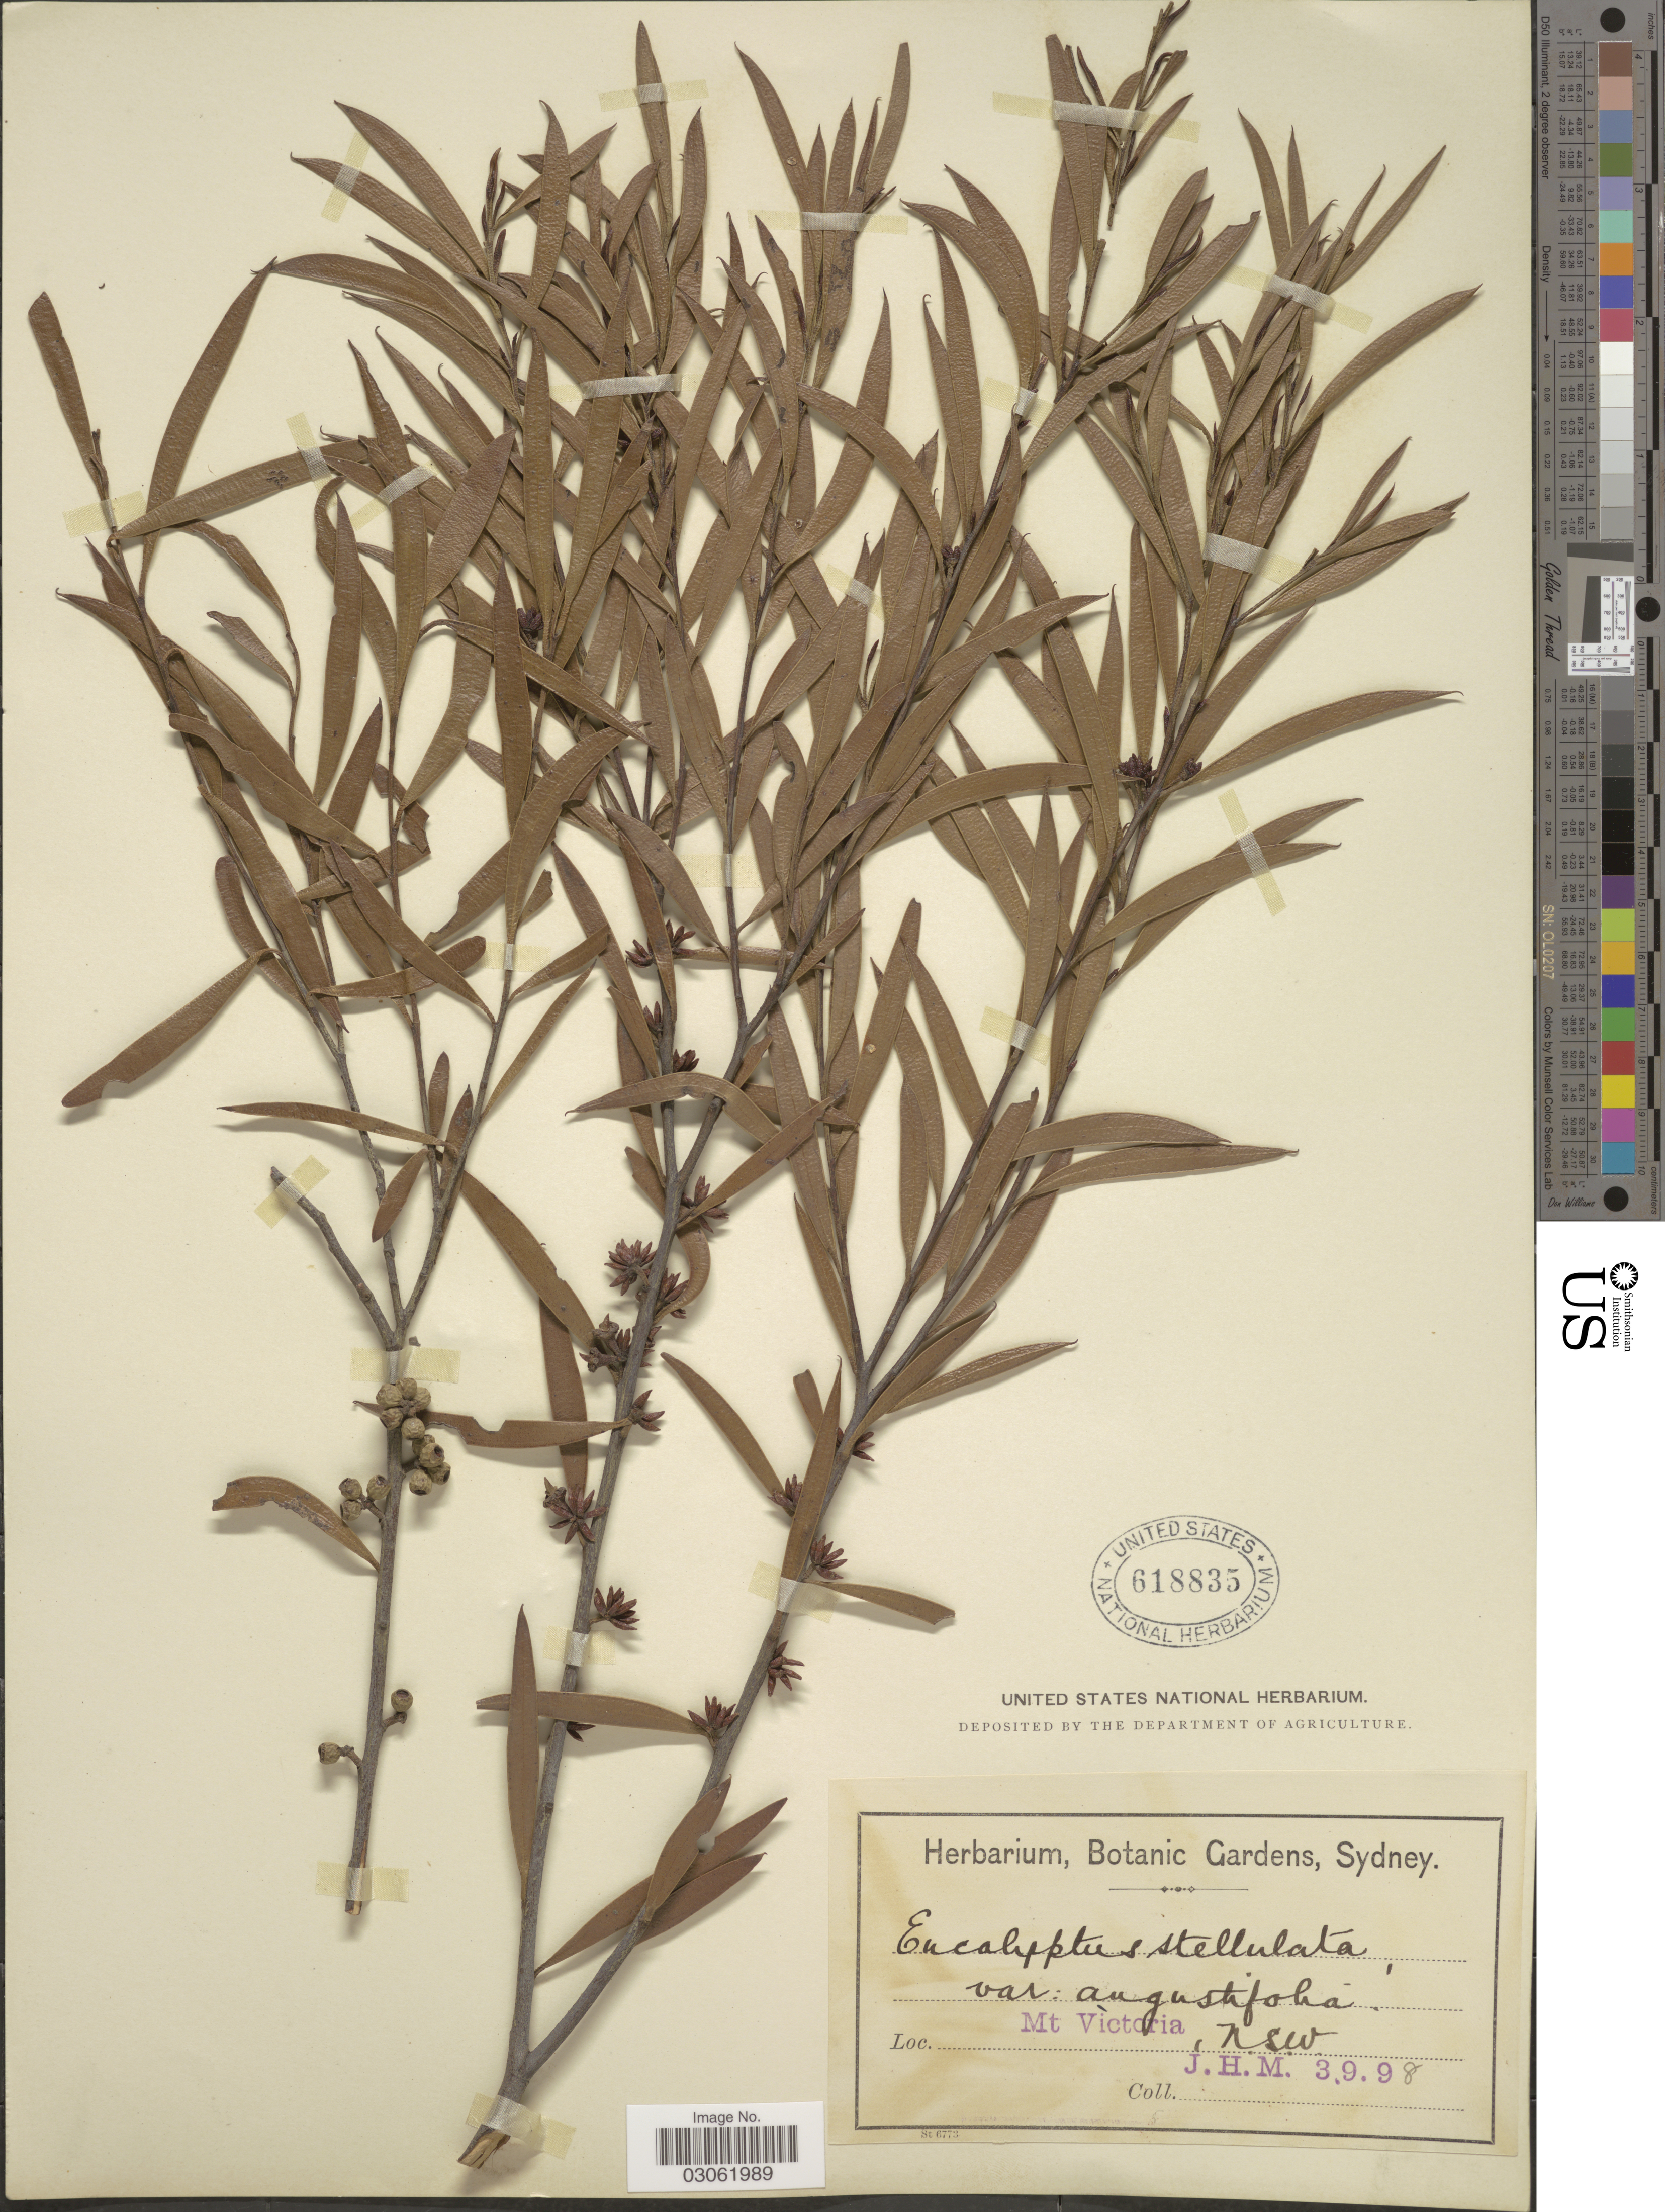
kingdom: Plantae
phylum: Tracheophyta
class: Magnoliopsida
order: Myrtales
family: Myrtaceae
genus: Eucalyptus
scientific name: Eucalyptus stellulata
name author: Sieber ex DC.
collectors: J. H. M.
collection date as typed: Transcribed d/m/y: 3/9/98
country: Australia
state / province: New South Wales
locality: Mt Victoria.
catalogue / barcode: US 618835